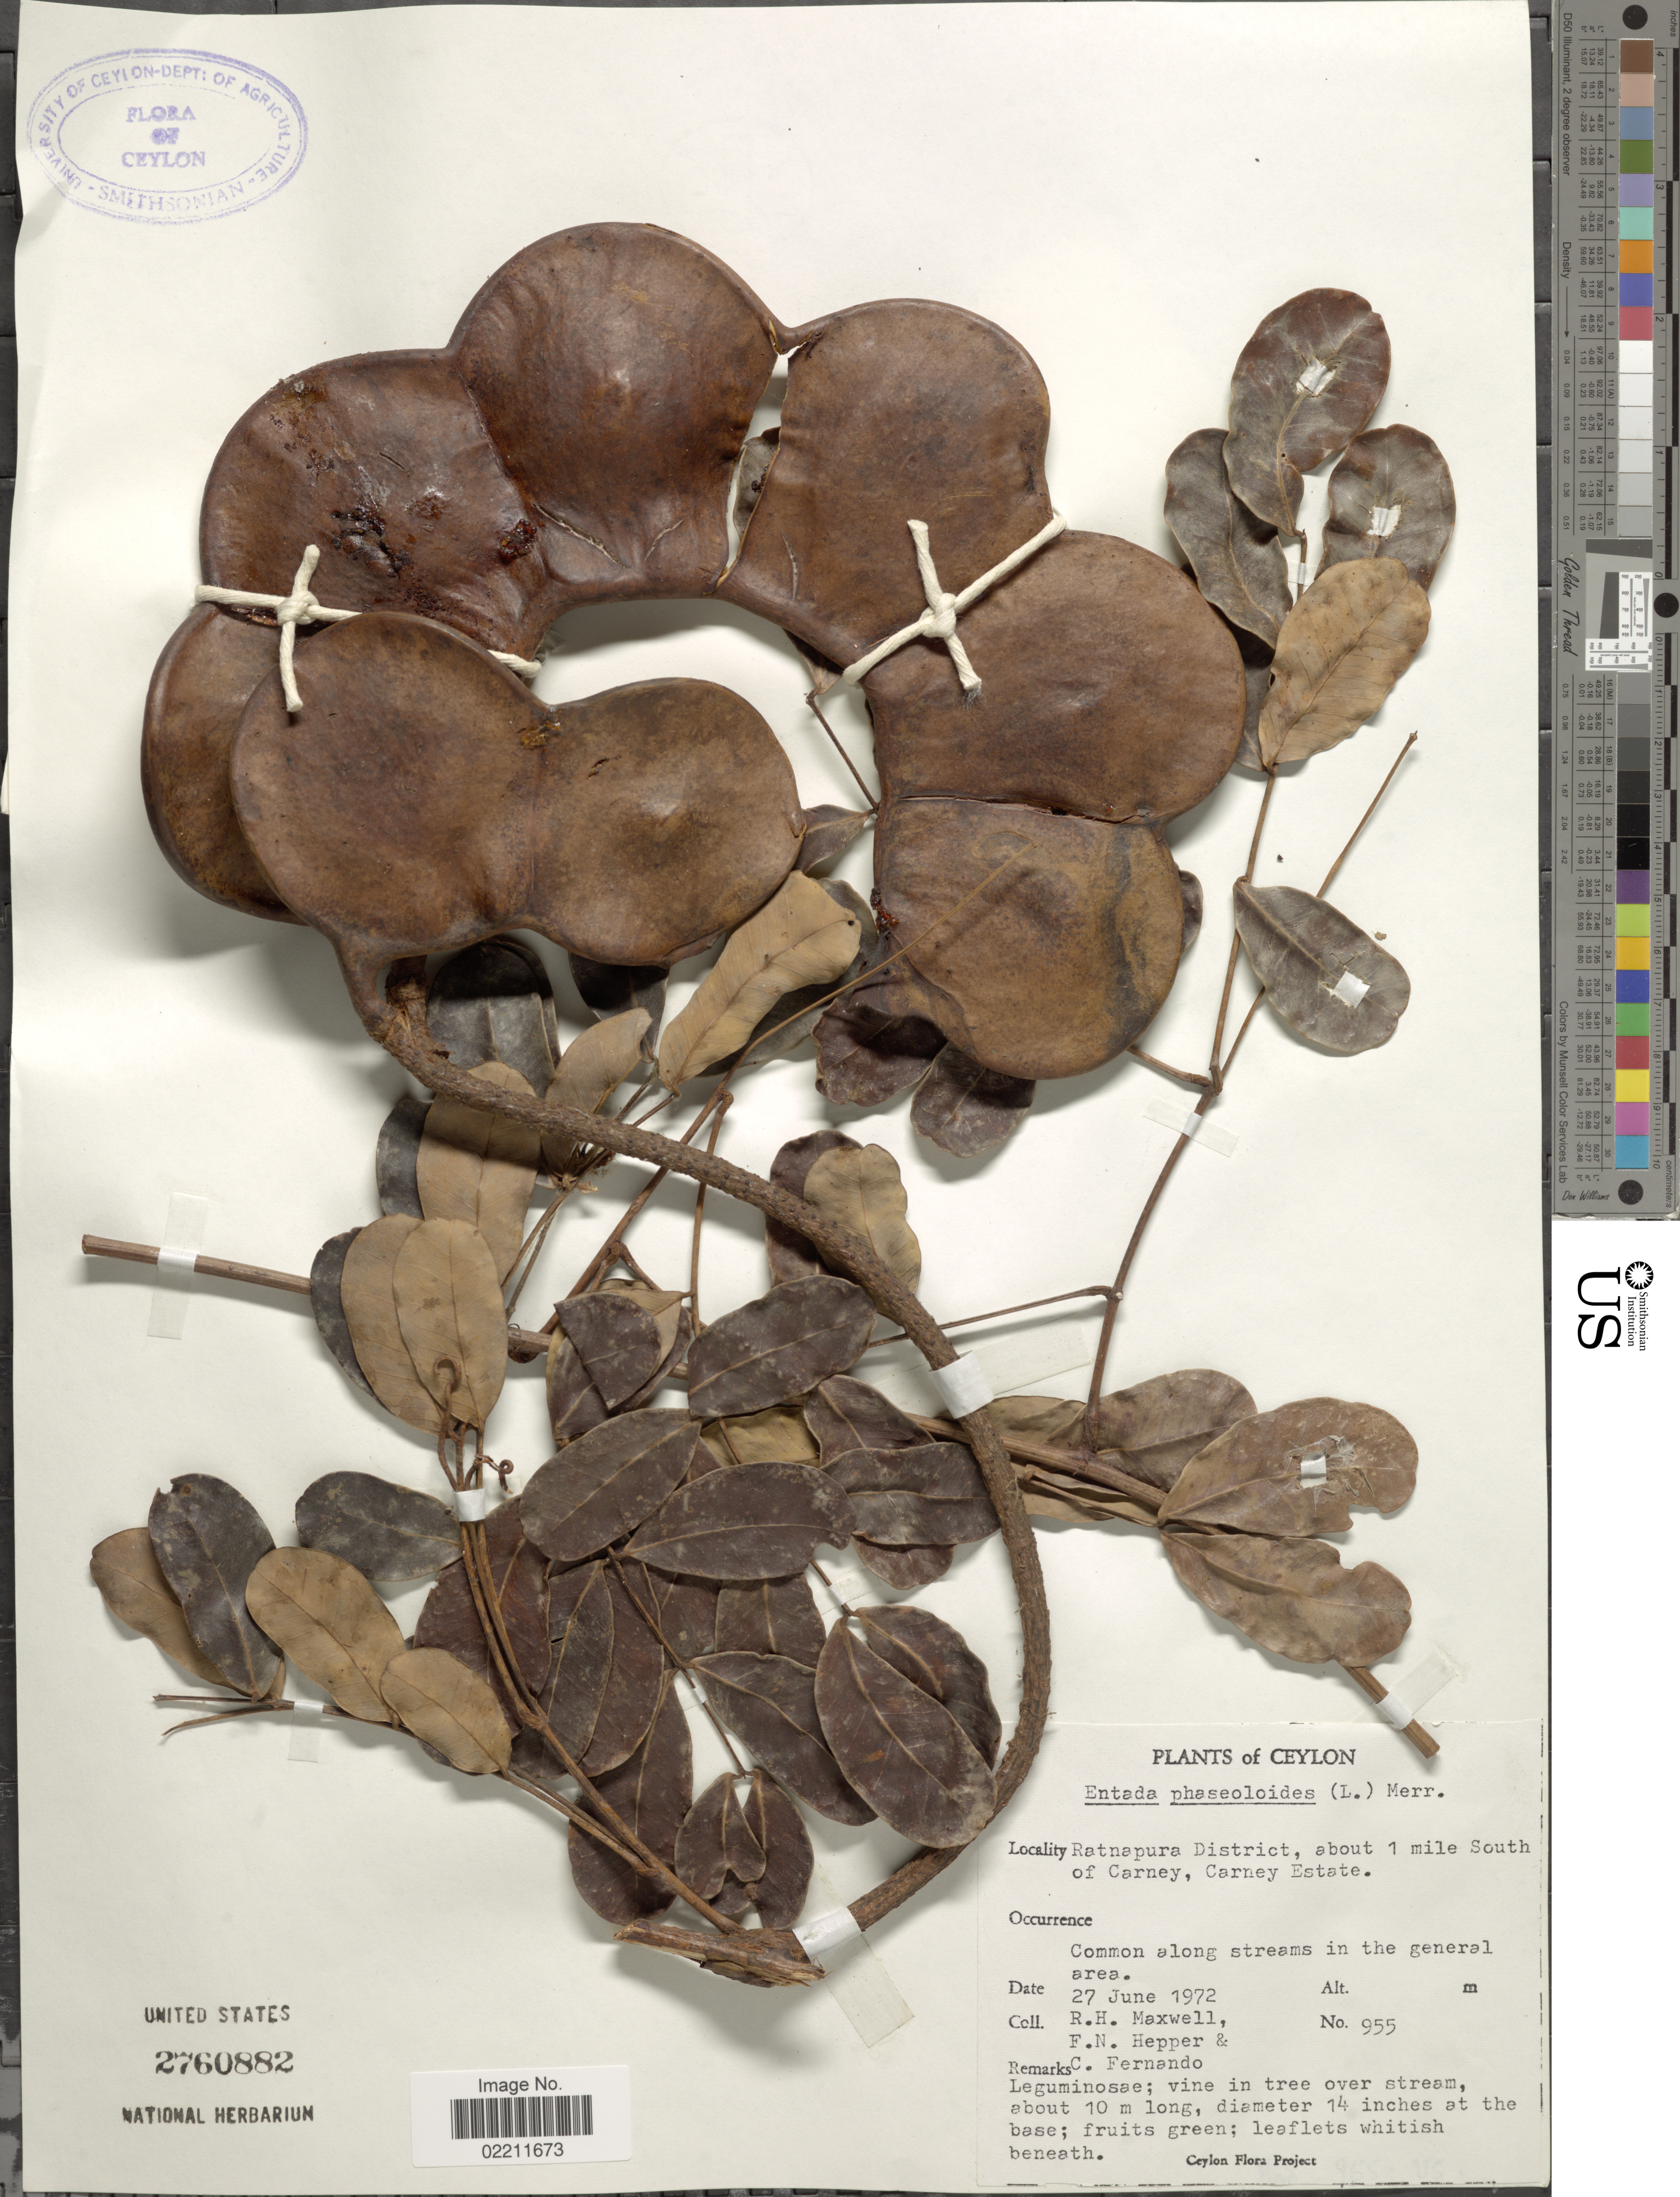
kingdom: Plantae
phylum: Tracheophyta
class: Magnoliopsida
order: Fabales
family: Fabaceae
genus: Entada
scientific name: Entada rheedei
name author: Spreng.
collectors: R. Maxwell, F. Hepper & C. Fernando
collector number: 955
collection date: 1972-06-27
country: Sri Lanka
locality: Ceylon, Ratnapura District, about 1 mile south of Carney, Carney Estate.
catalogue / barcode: US 2760882